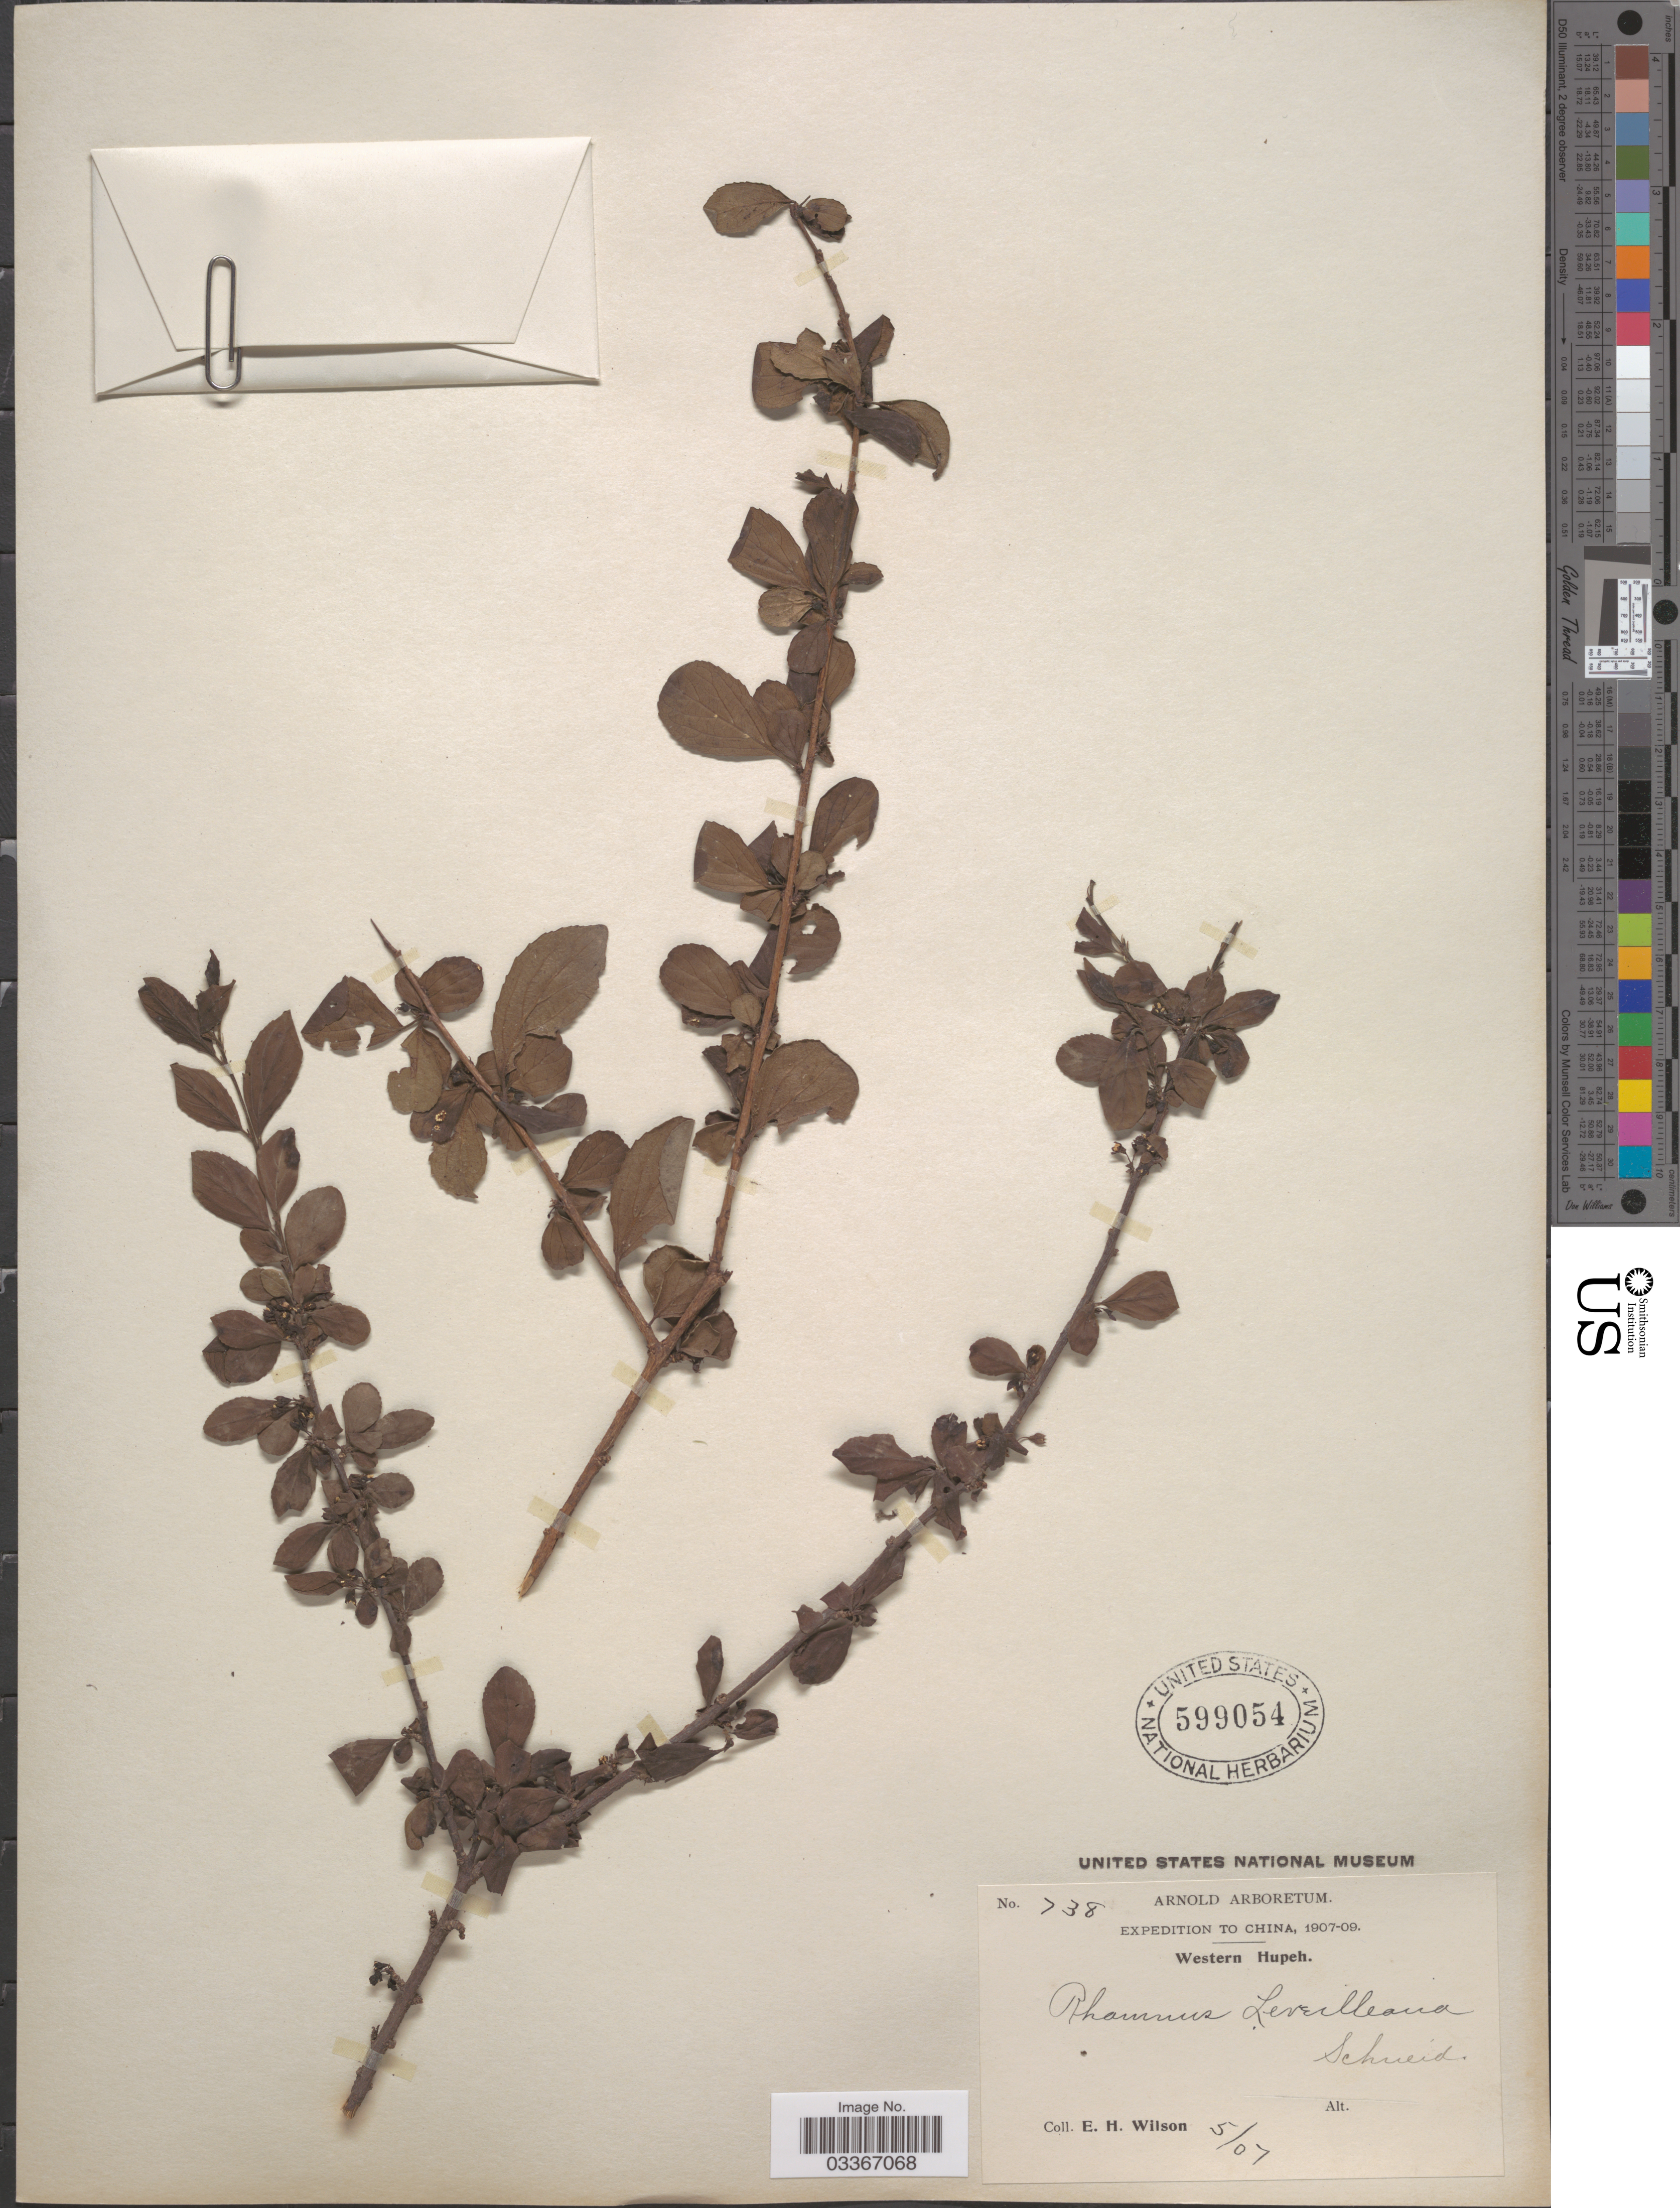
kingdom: Plantae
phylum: Tracheophyta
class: Magnoliopsida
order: Rosales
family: Rhamnaceae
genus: Rhamnus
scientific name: Rhamnus leveilleana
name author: Fedde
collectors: E. Wilson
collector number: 738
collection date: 1907-05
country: China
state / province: Hubei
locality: Western Hupeh.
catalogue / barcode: US 599054